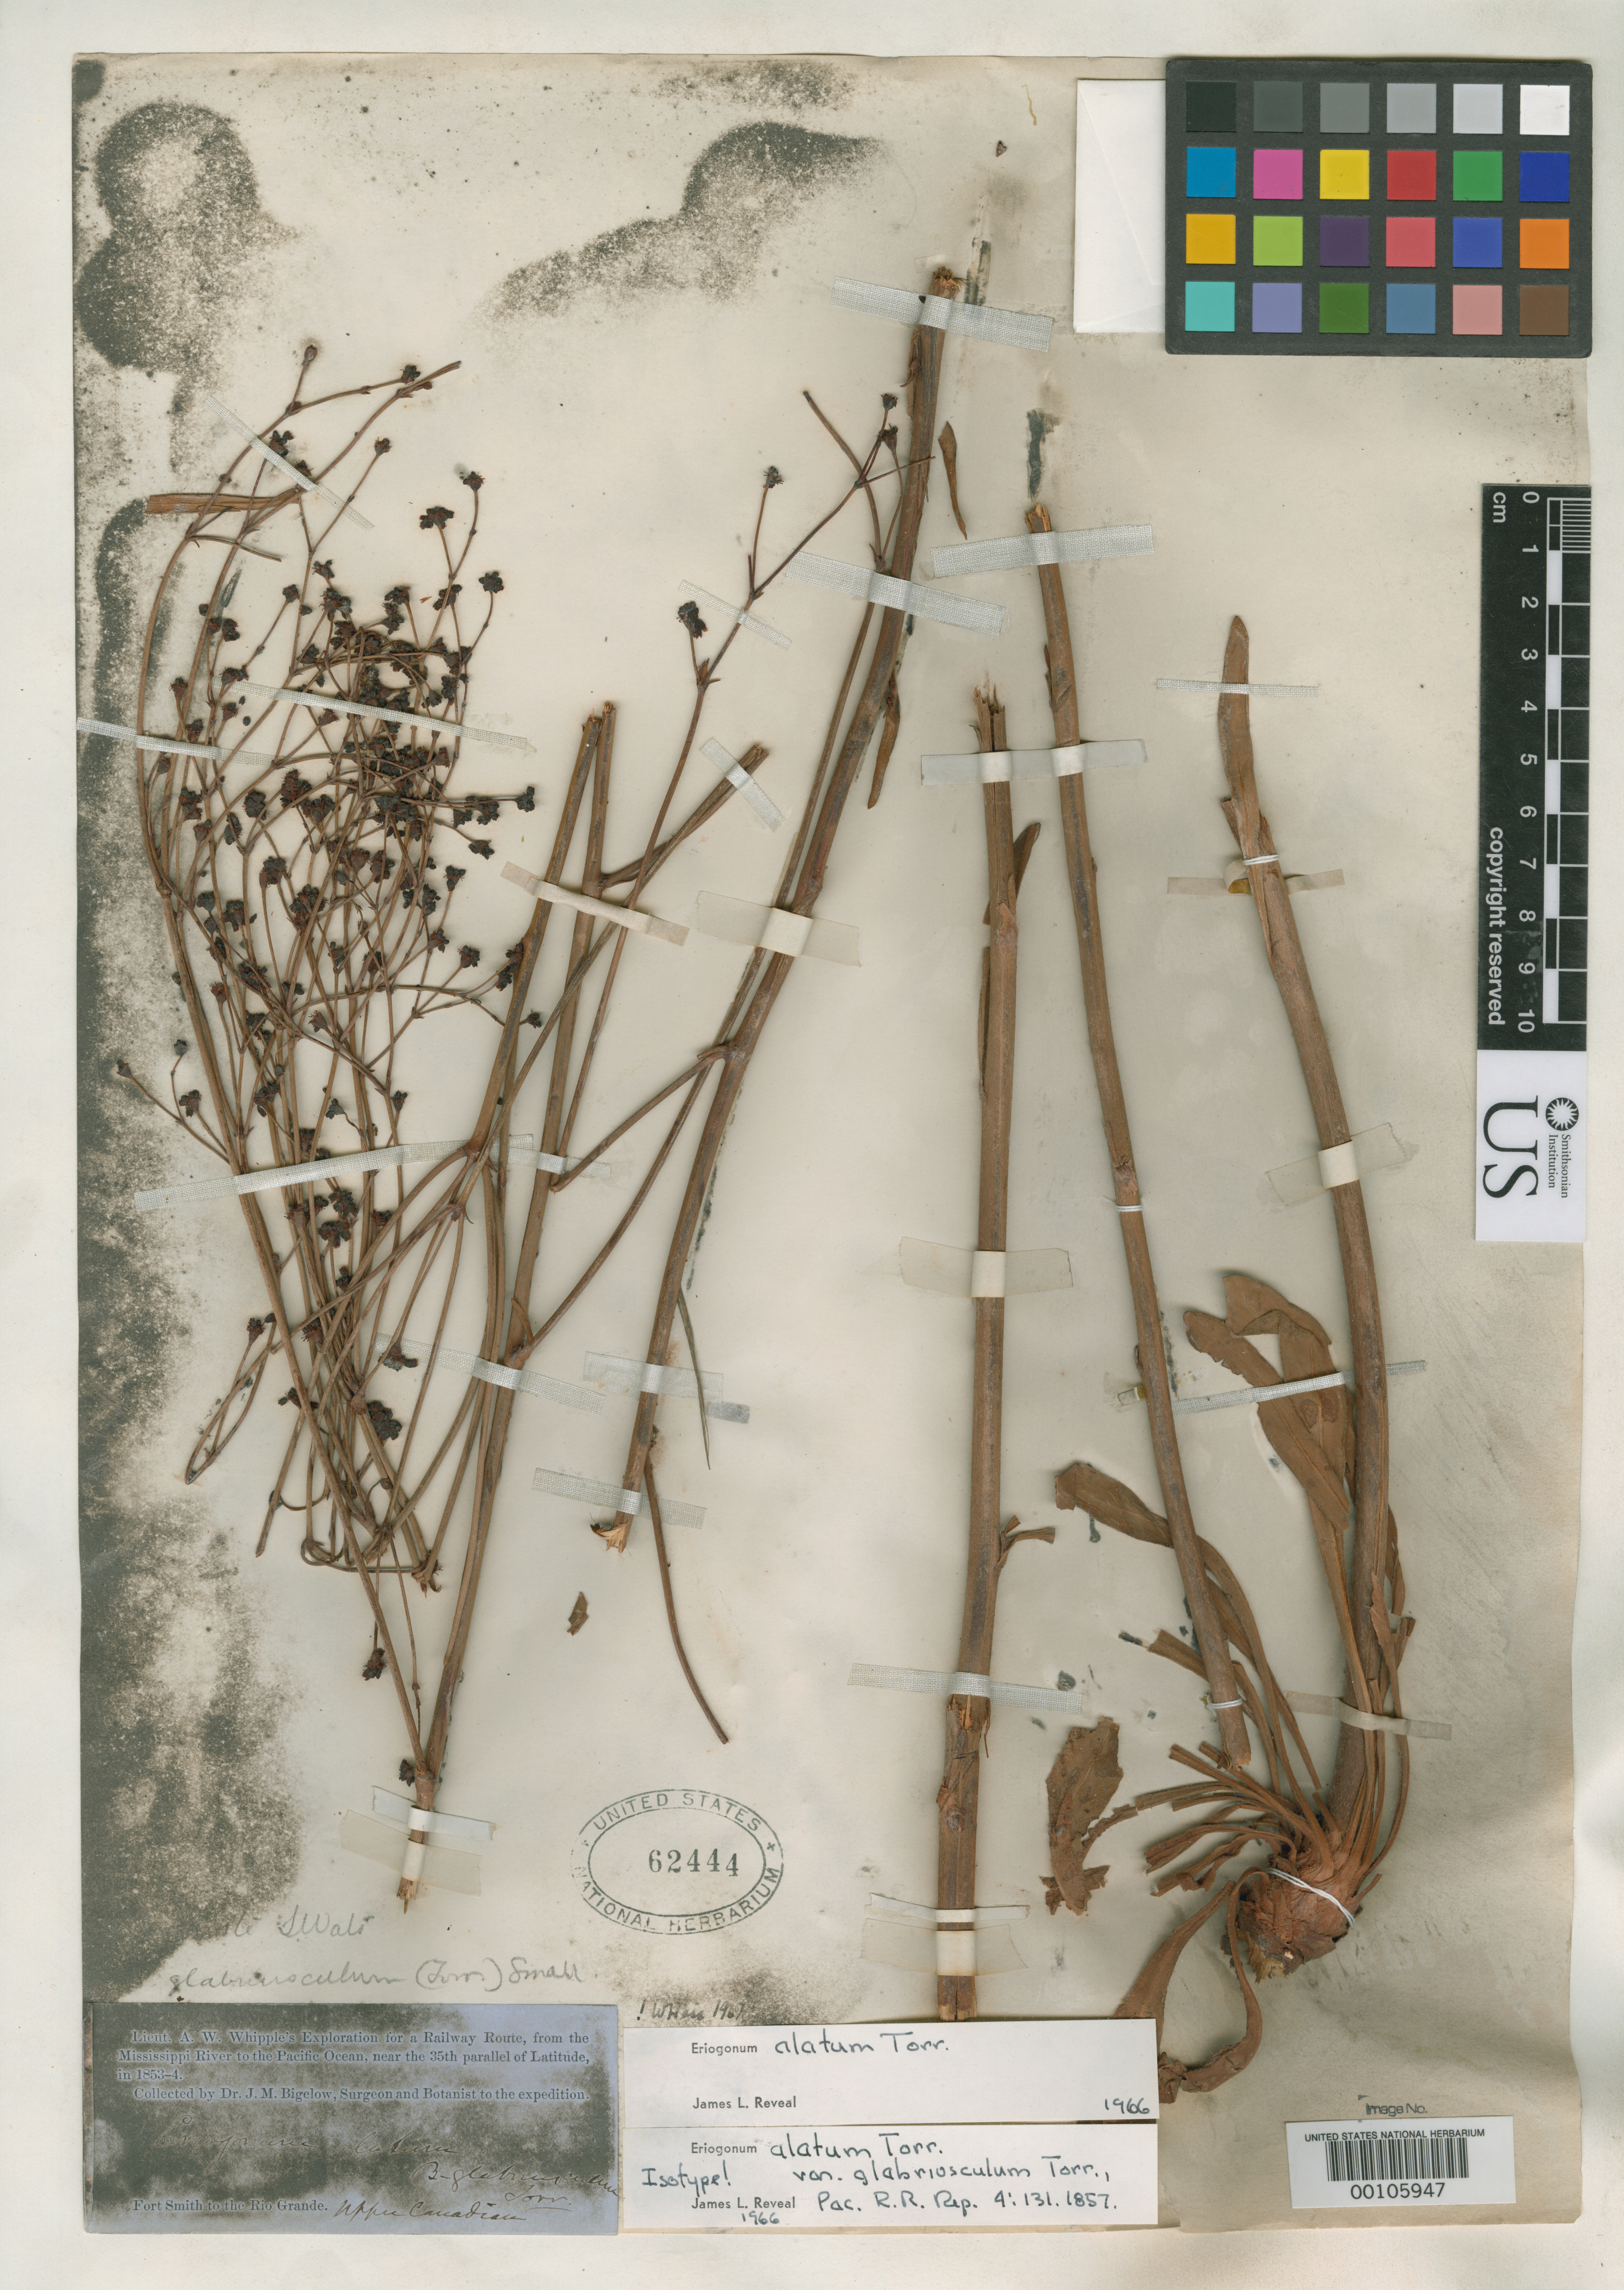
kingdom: Plantae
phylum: Tracheophyta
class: Magnoliopsida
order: Caryophyllales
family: Polygonaceae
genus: Eriogonum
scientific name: Eriogonum alatum var. glabriusculum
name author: Torr.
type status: Isotype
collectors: J. M. Bigelow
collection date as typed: Sep 1853 to -- Oct 1853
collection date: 1853-09/1853-10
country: United States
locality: Fort Smith to the Rio Grande. Upper Canadian River.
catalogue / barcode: US 62444